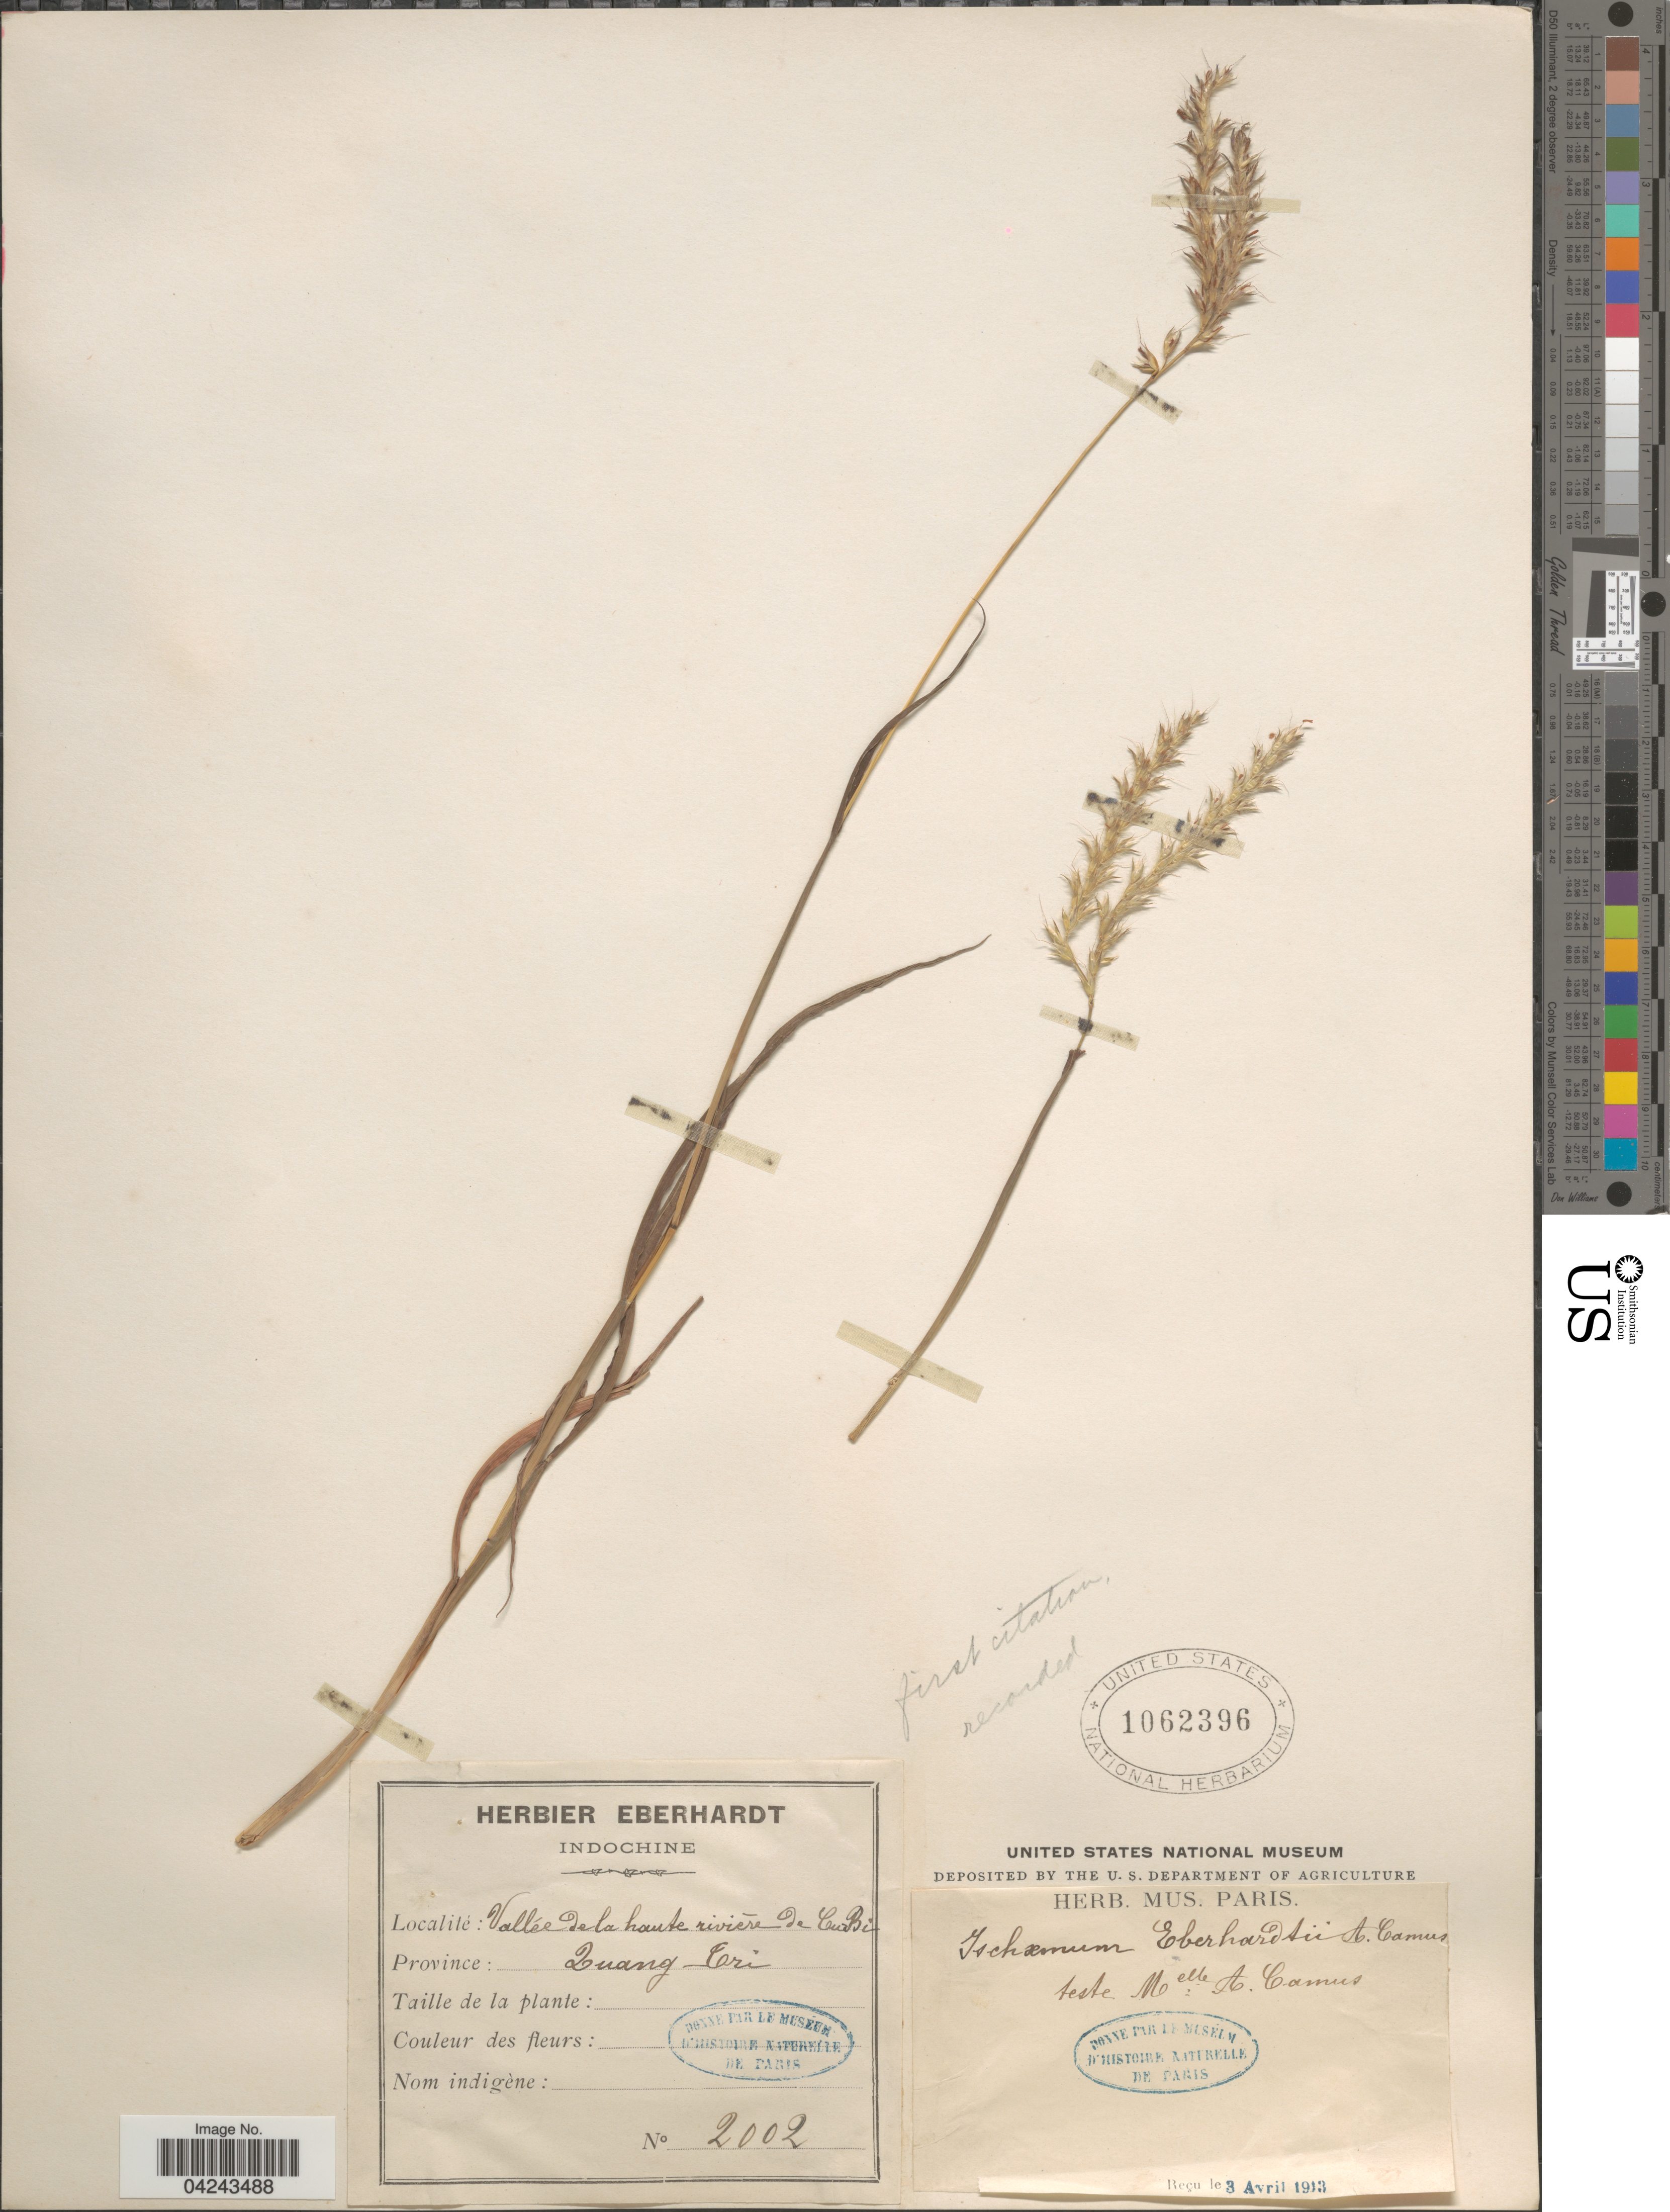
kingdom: Plantae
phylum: Tracheophyta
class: Liliopsida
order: Poales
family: Poaceae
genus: Ischaemum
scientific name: Ischaemum eberhardtii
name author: A. Camus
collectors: ex herb. Eberhardt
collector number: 2002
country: Vietnam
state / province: Quang Tri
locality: Indochine. Vallée de la haute rivière de Cu-Bi.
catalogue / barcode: US 1062396